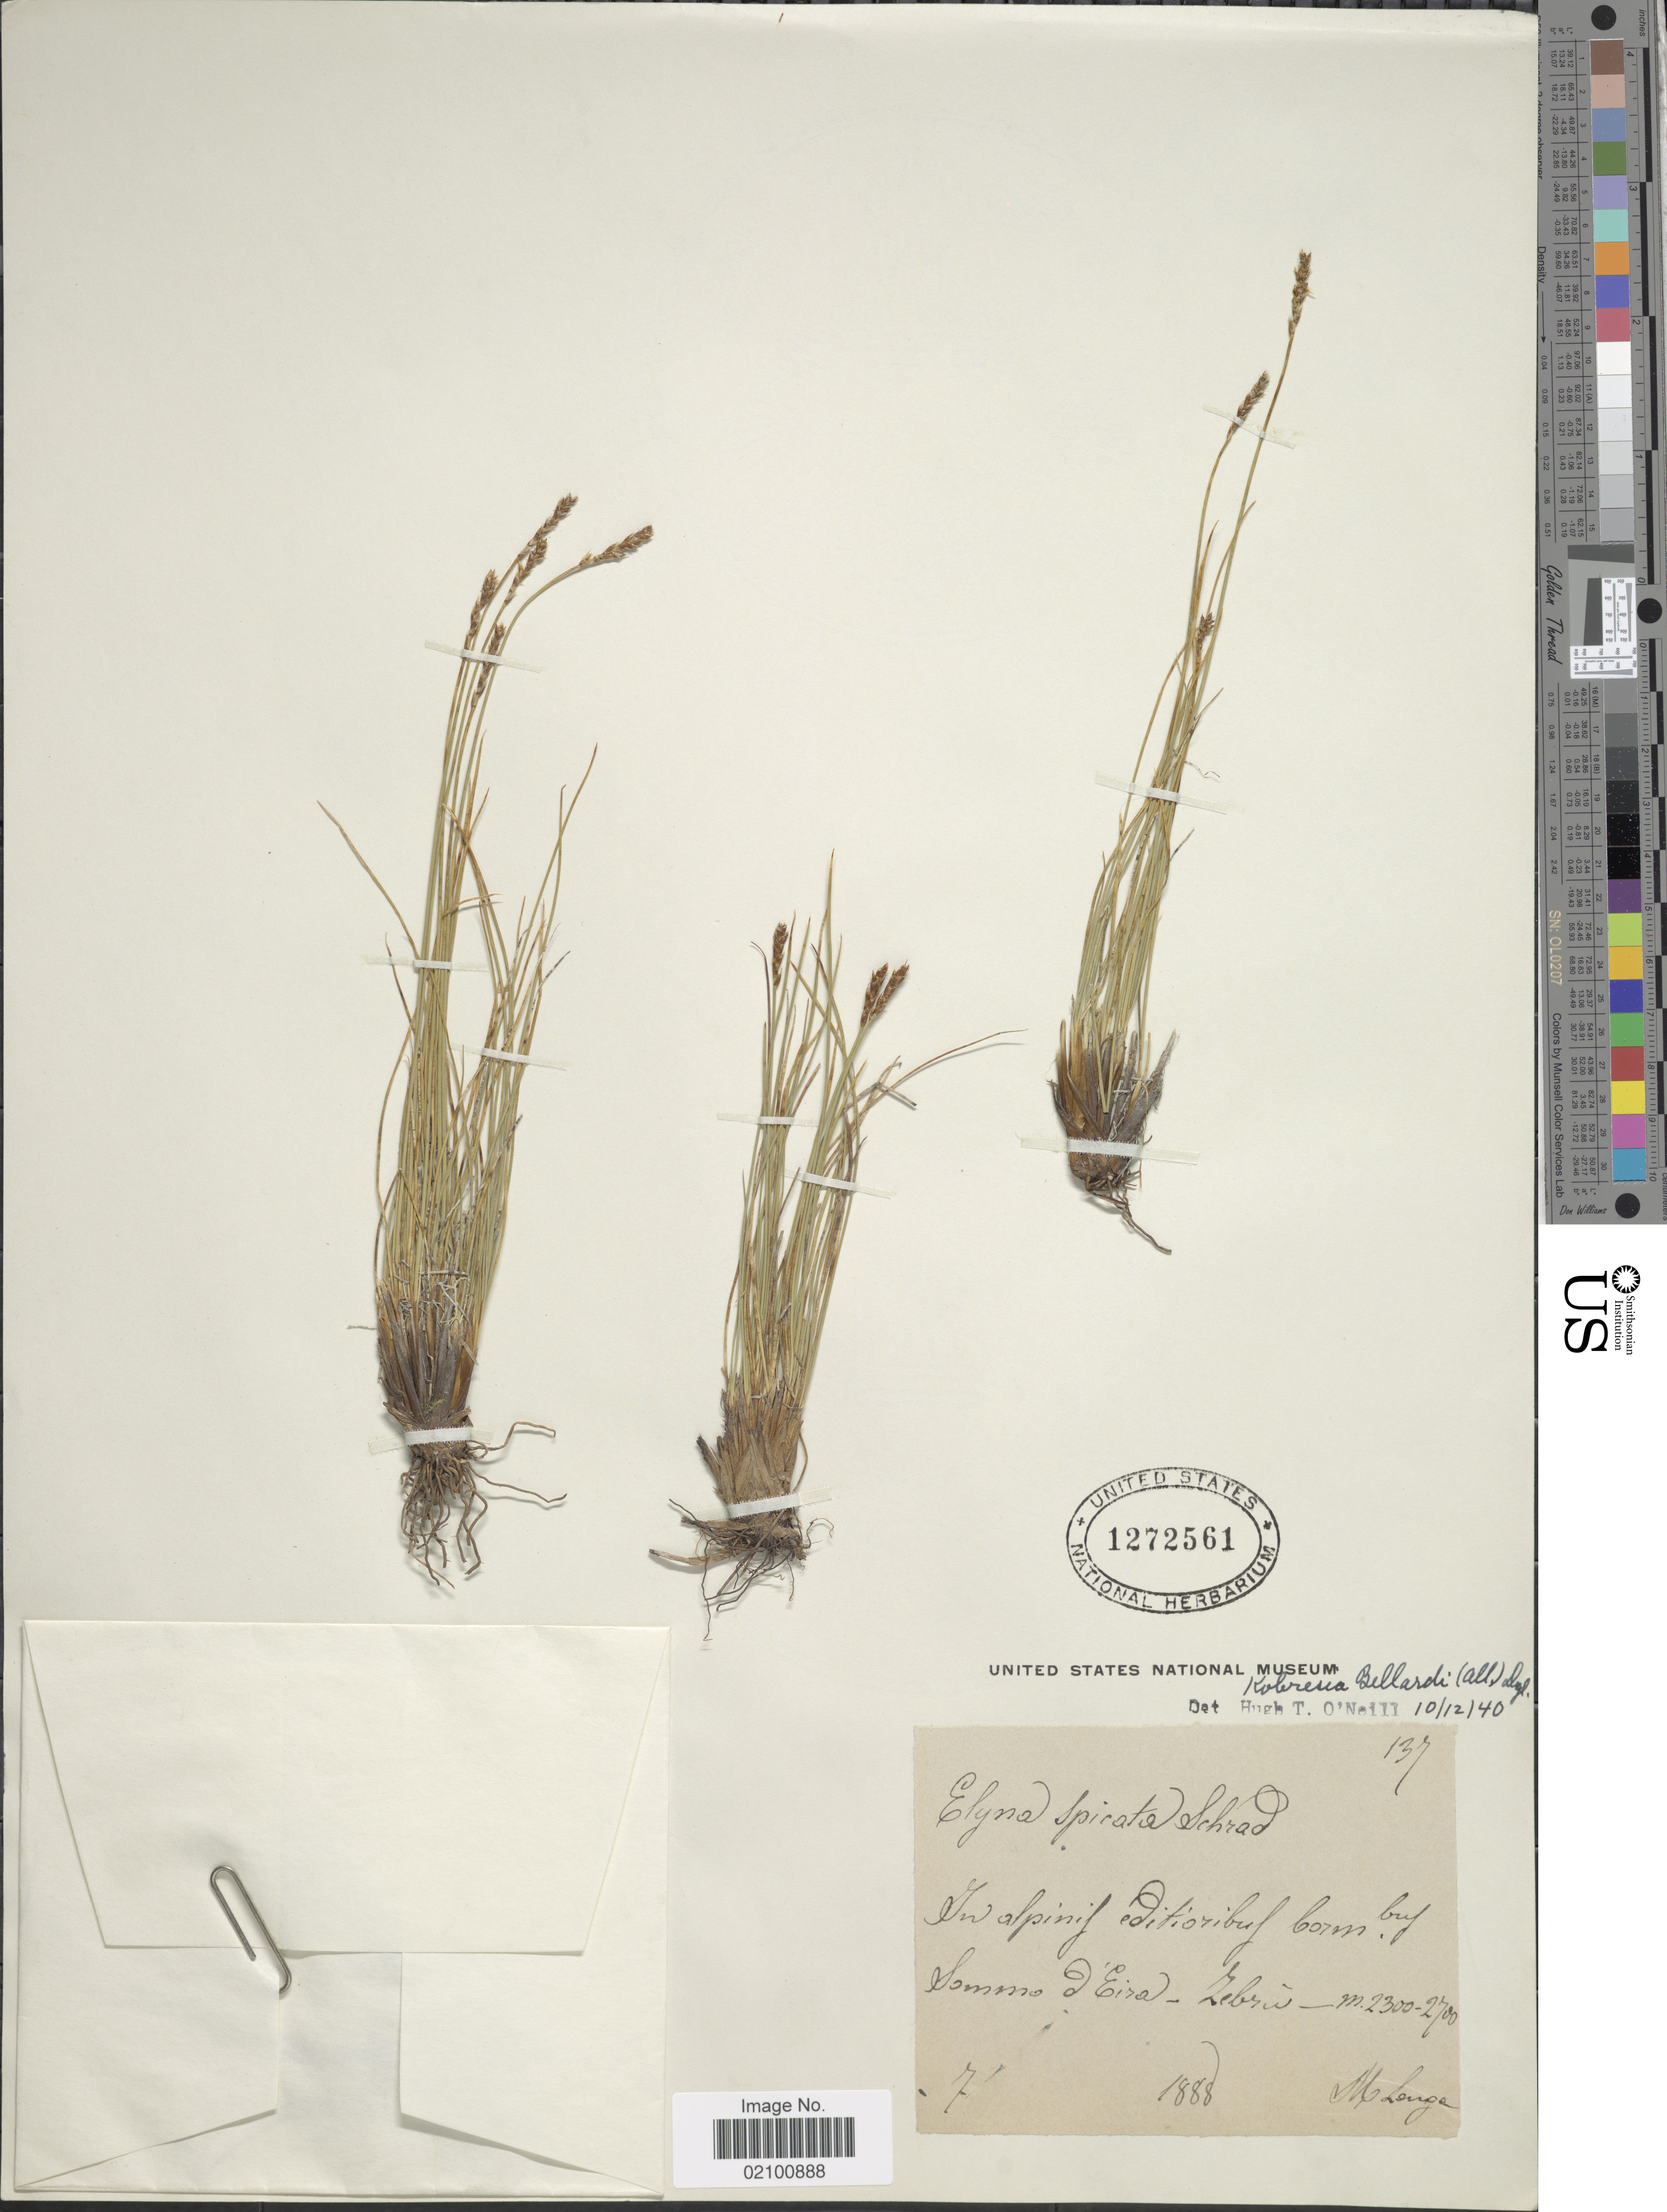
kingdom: Plantae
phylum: Tracheophyta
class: Liliopsida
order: Poales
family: Cyperaceae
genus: Carex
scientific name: Carex myosuroides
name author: Vill.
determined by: Strong, M. T., (US), Smithsonian Institution - National Museum of Natural History (UNITED STATES)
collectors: M. Lange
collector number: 137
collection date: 1888-07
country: Italy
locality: Sommo d'Eira-Zebriu [interpreted]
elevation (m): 2300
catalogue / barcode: US 1272561